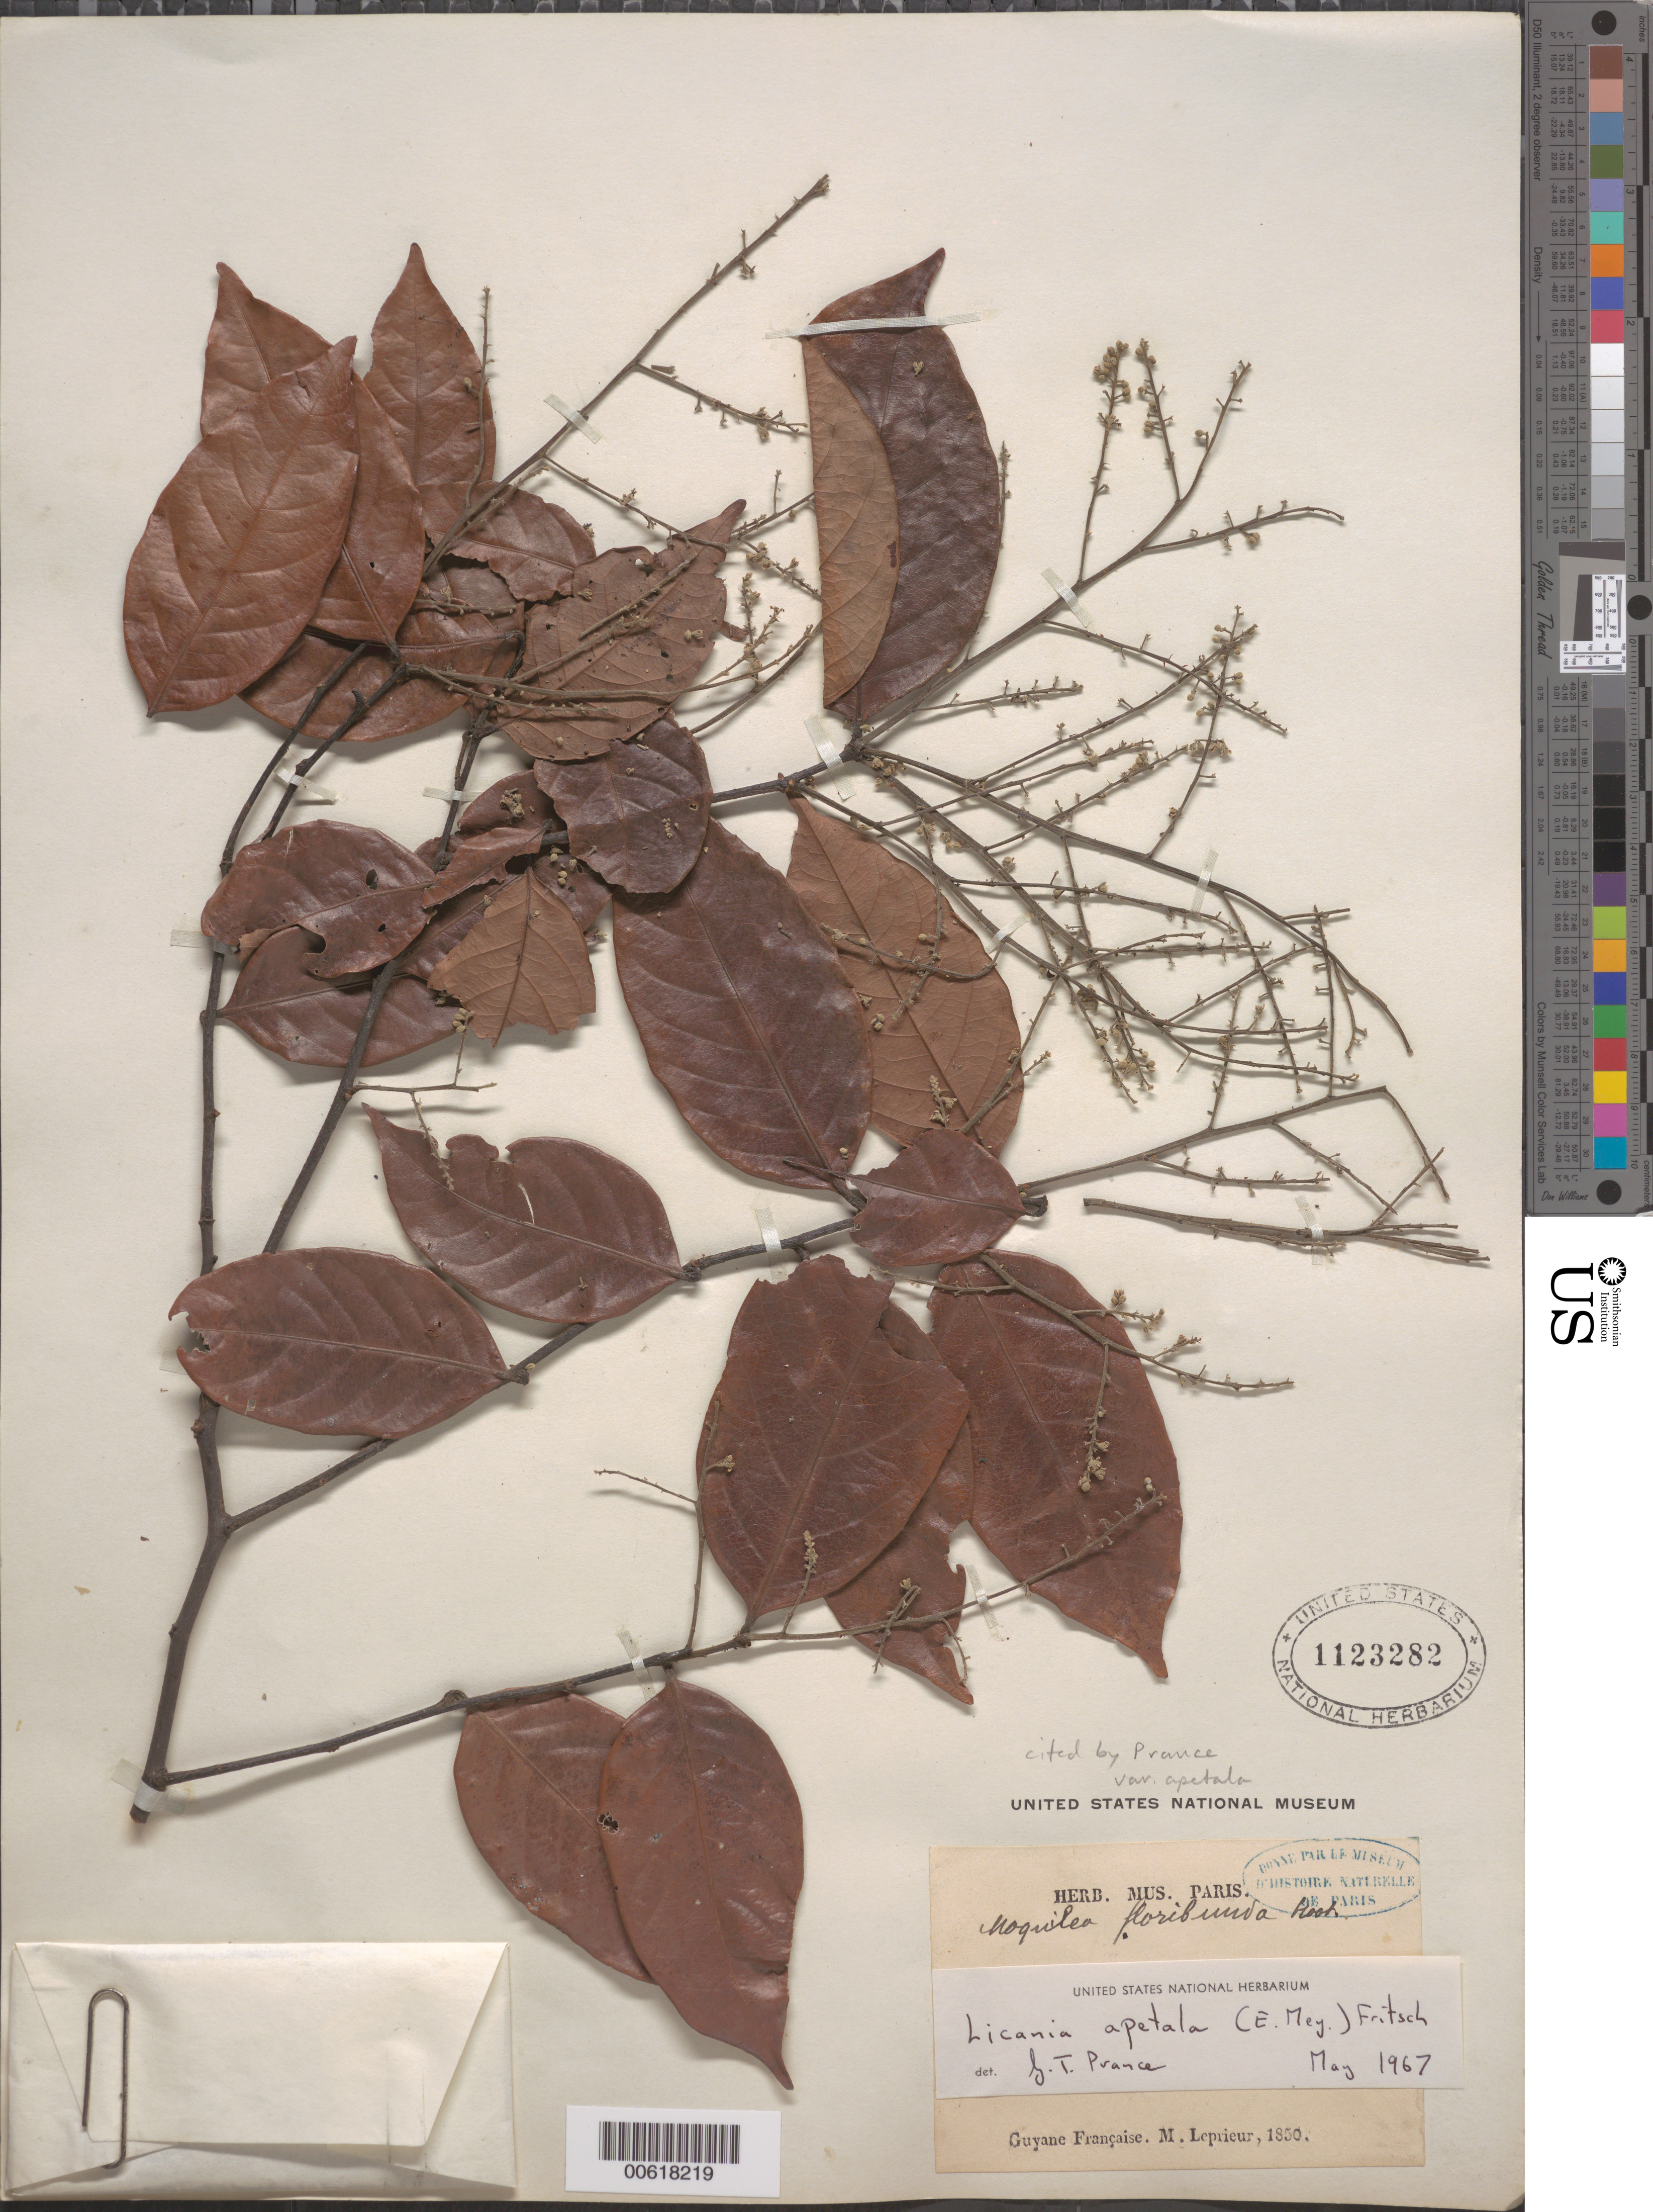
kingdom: Plantae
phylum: Tracheophyta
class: Magnoliopsida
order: Malpighiales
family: Chrysobalanaceae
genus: Leptobalanus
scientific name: Leptobalanus apetalus var. apetalus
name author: (E. Mey.) Sothers & Prance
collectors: F. M. R. Leprieur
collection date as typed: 1850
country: French Guiana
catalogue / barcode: US 1123282